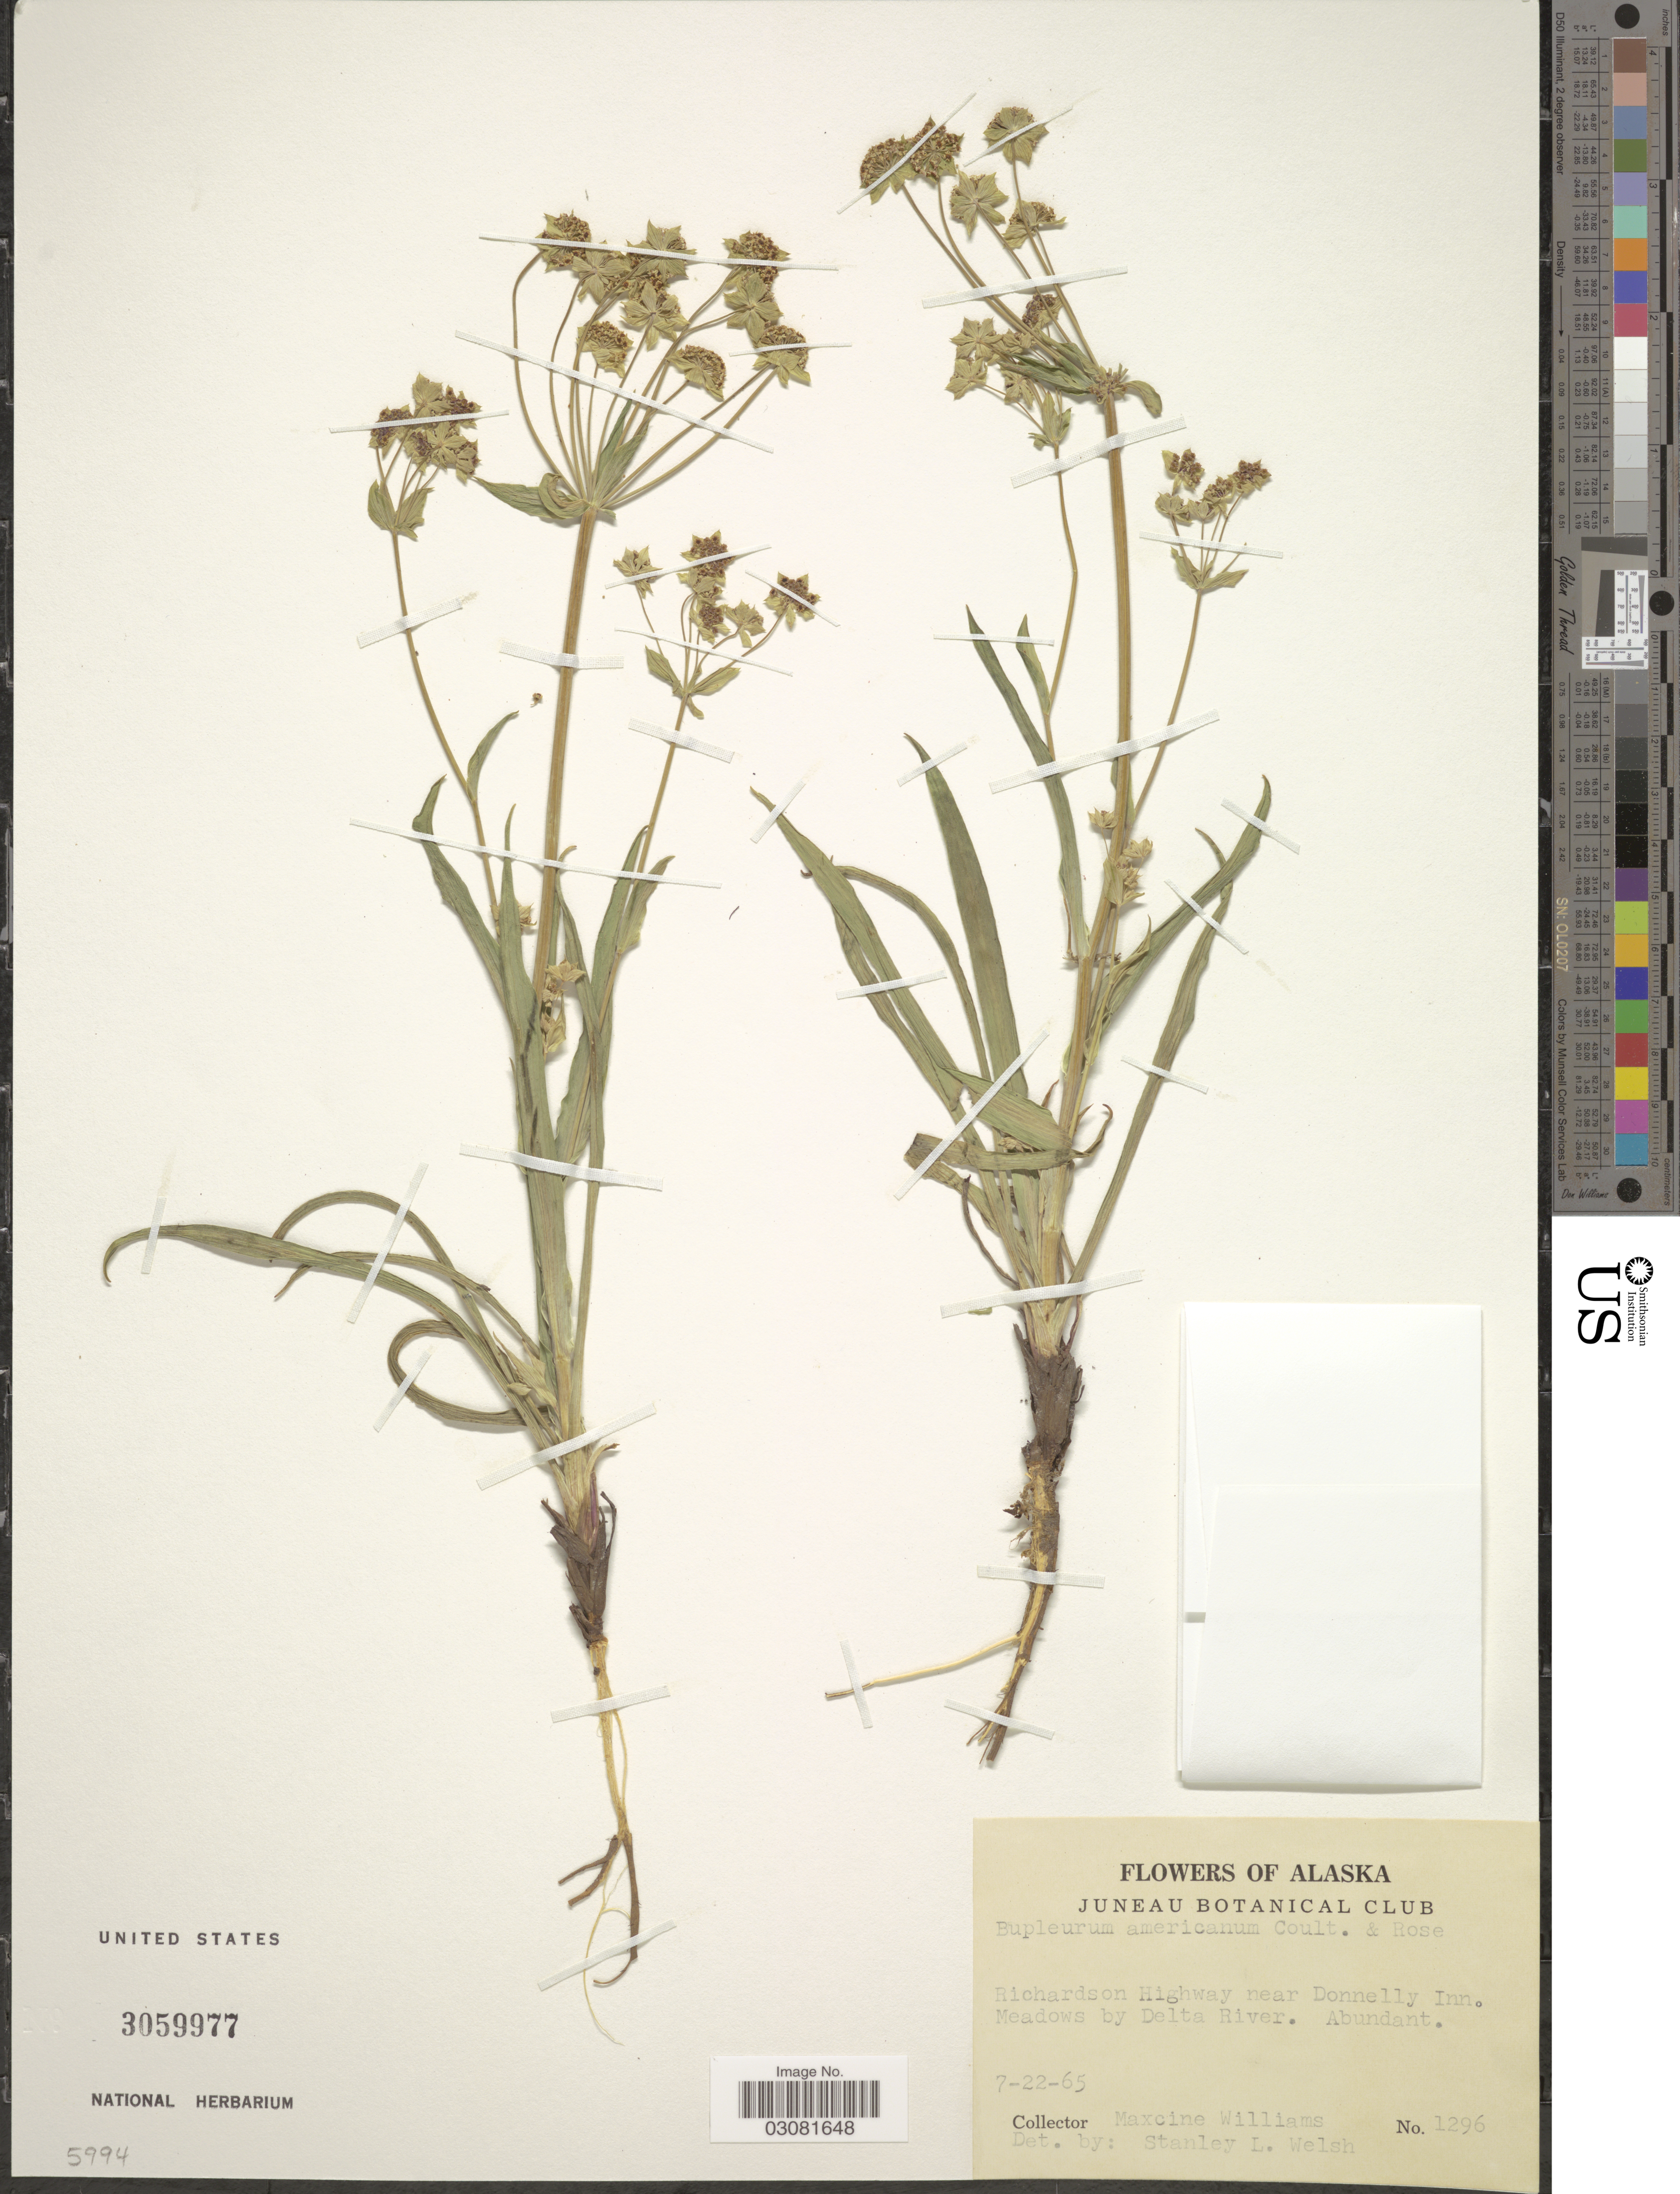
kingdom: Plantae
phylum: Tracheophyta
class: Magnoliopsida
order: Apiales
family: Apiaceae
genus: Bupleurum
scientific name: Bupleurum americanum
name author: J.M. Coult. & Rose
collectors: Mr. Williams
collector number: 1296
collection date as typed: Transcribed d/m/y: 22/7/65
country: United States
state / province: Alaska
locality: Richardson Highway near Donnelly Inn. Meadows by Delta River.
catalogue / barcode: US 3059977